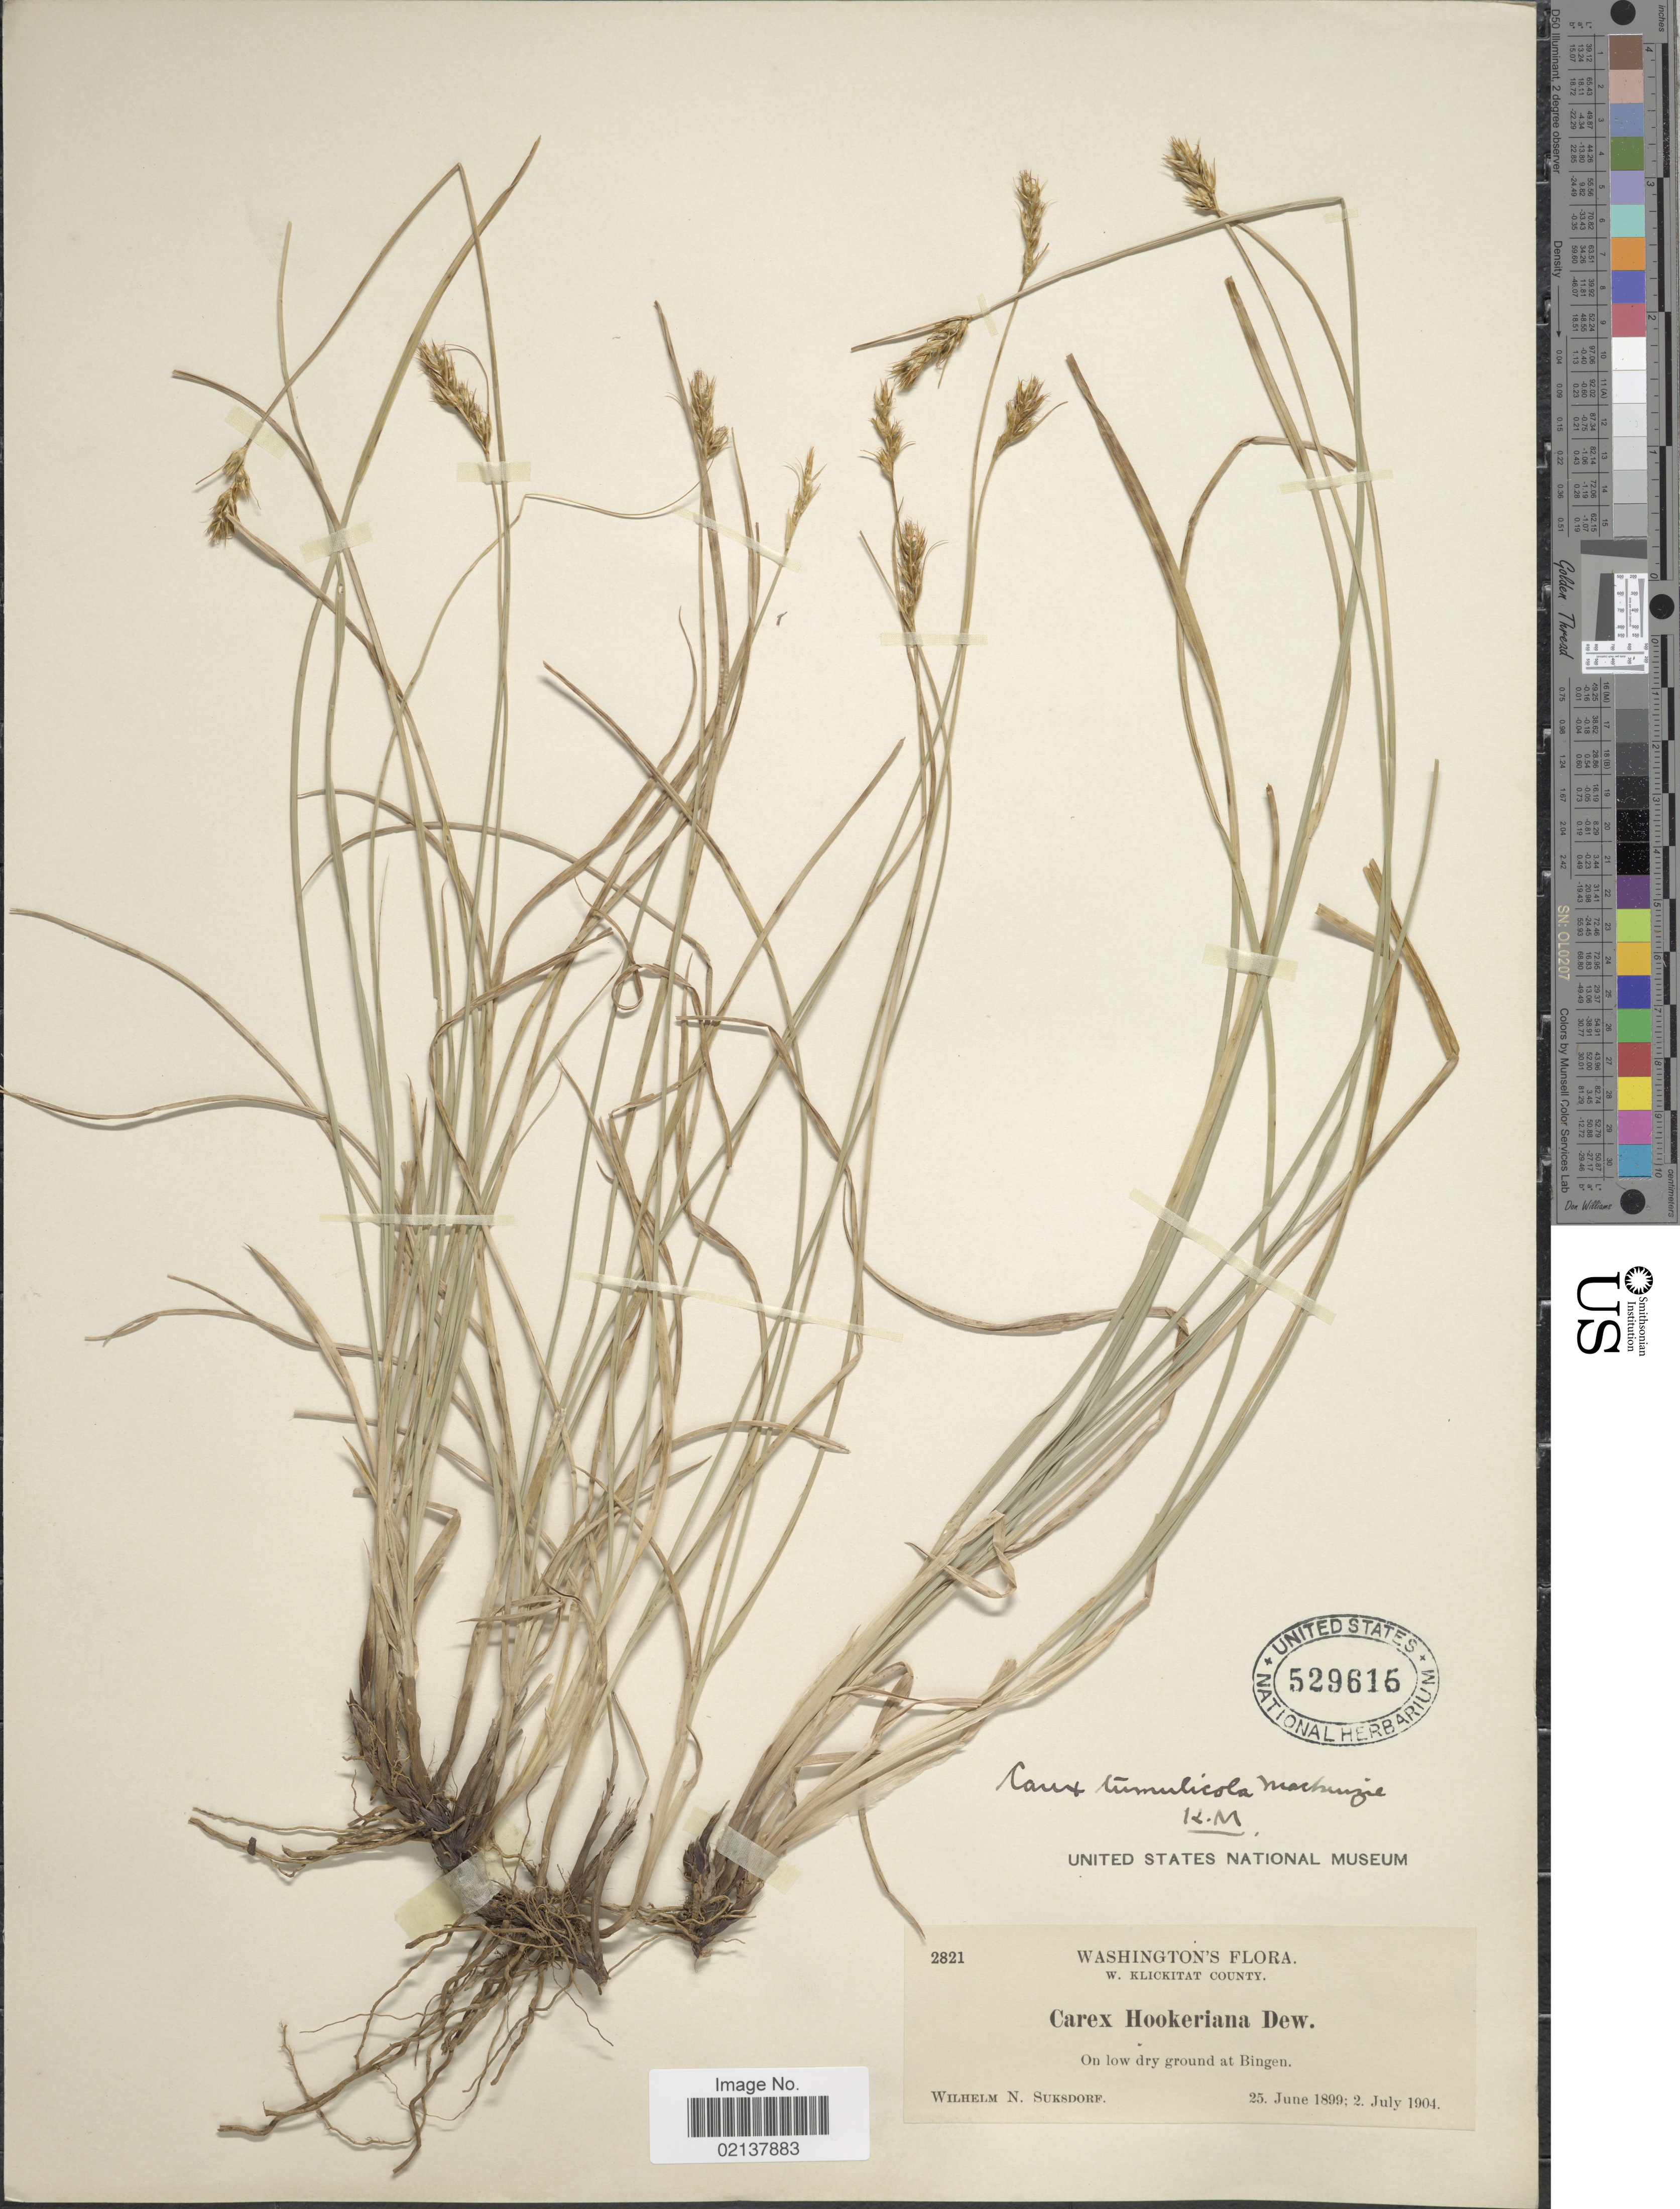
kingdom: Plantae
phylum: Tracheophyta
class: Liliopsida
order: Poales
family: Cyperaceae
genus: Carex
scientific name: Carex tumulicola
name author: Mack.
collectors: W. N. Suksdorf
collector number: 2821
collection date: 1899-06-26/1904-07-02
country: United States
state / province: Washington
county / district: Klickitat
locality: W. Klickitat County, On low dry ground at Bingen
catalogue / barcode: US 529615